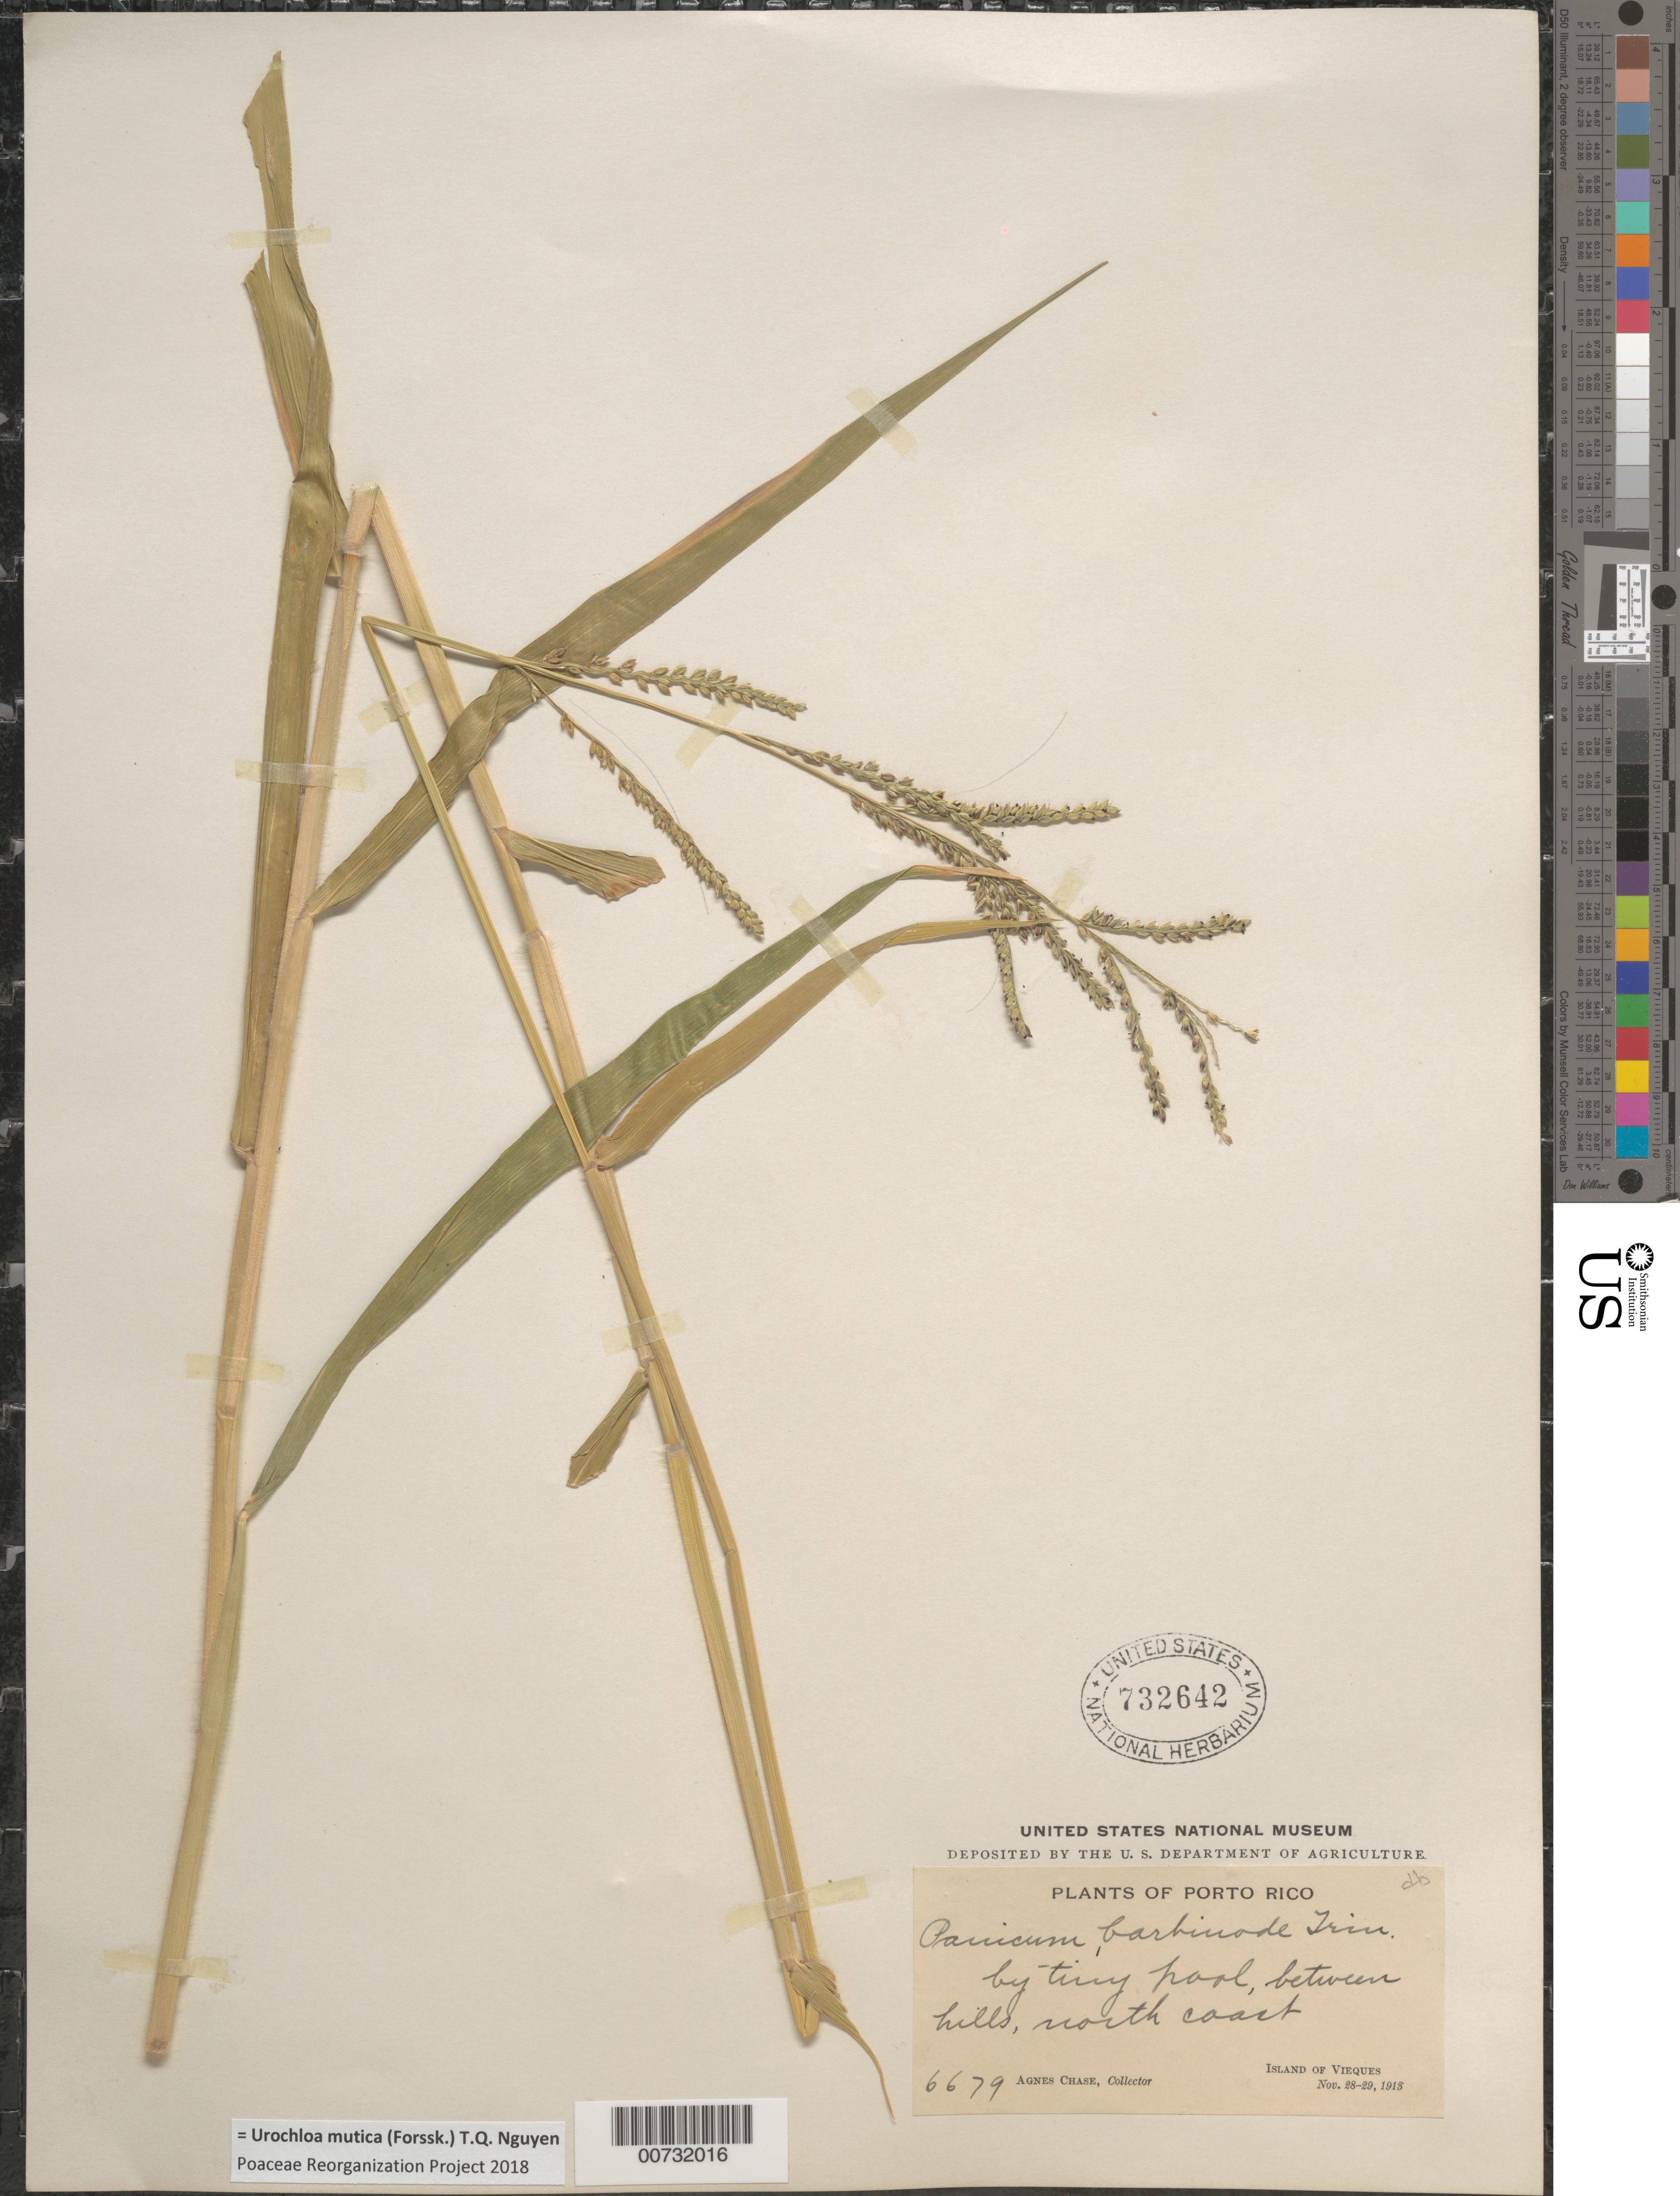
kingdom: Plantae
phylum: Tracheophyta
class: Liliopsida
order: Poales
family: Poaceae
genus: Urochloa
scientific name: Urochloa mutica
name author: (Forssk.) T.Q. Nguyen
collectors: A. Chase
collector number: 6679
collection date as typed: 28 Nov 1913 and 29 Nov 1913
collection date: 1913-11-28,1913-11-29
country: Puerto Rico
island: Vieques I.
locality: North Coast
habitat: By tiny pool, btw hills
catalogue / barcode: US 732642